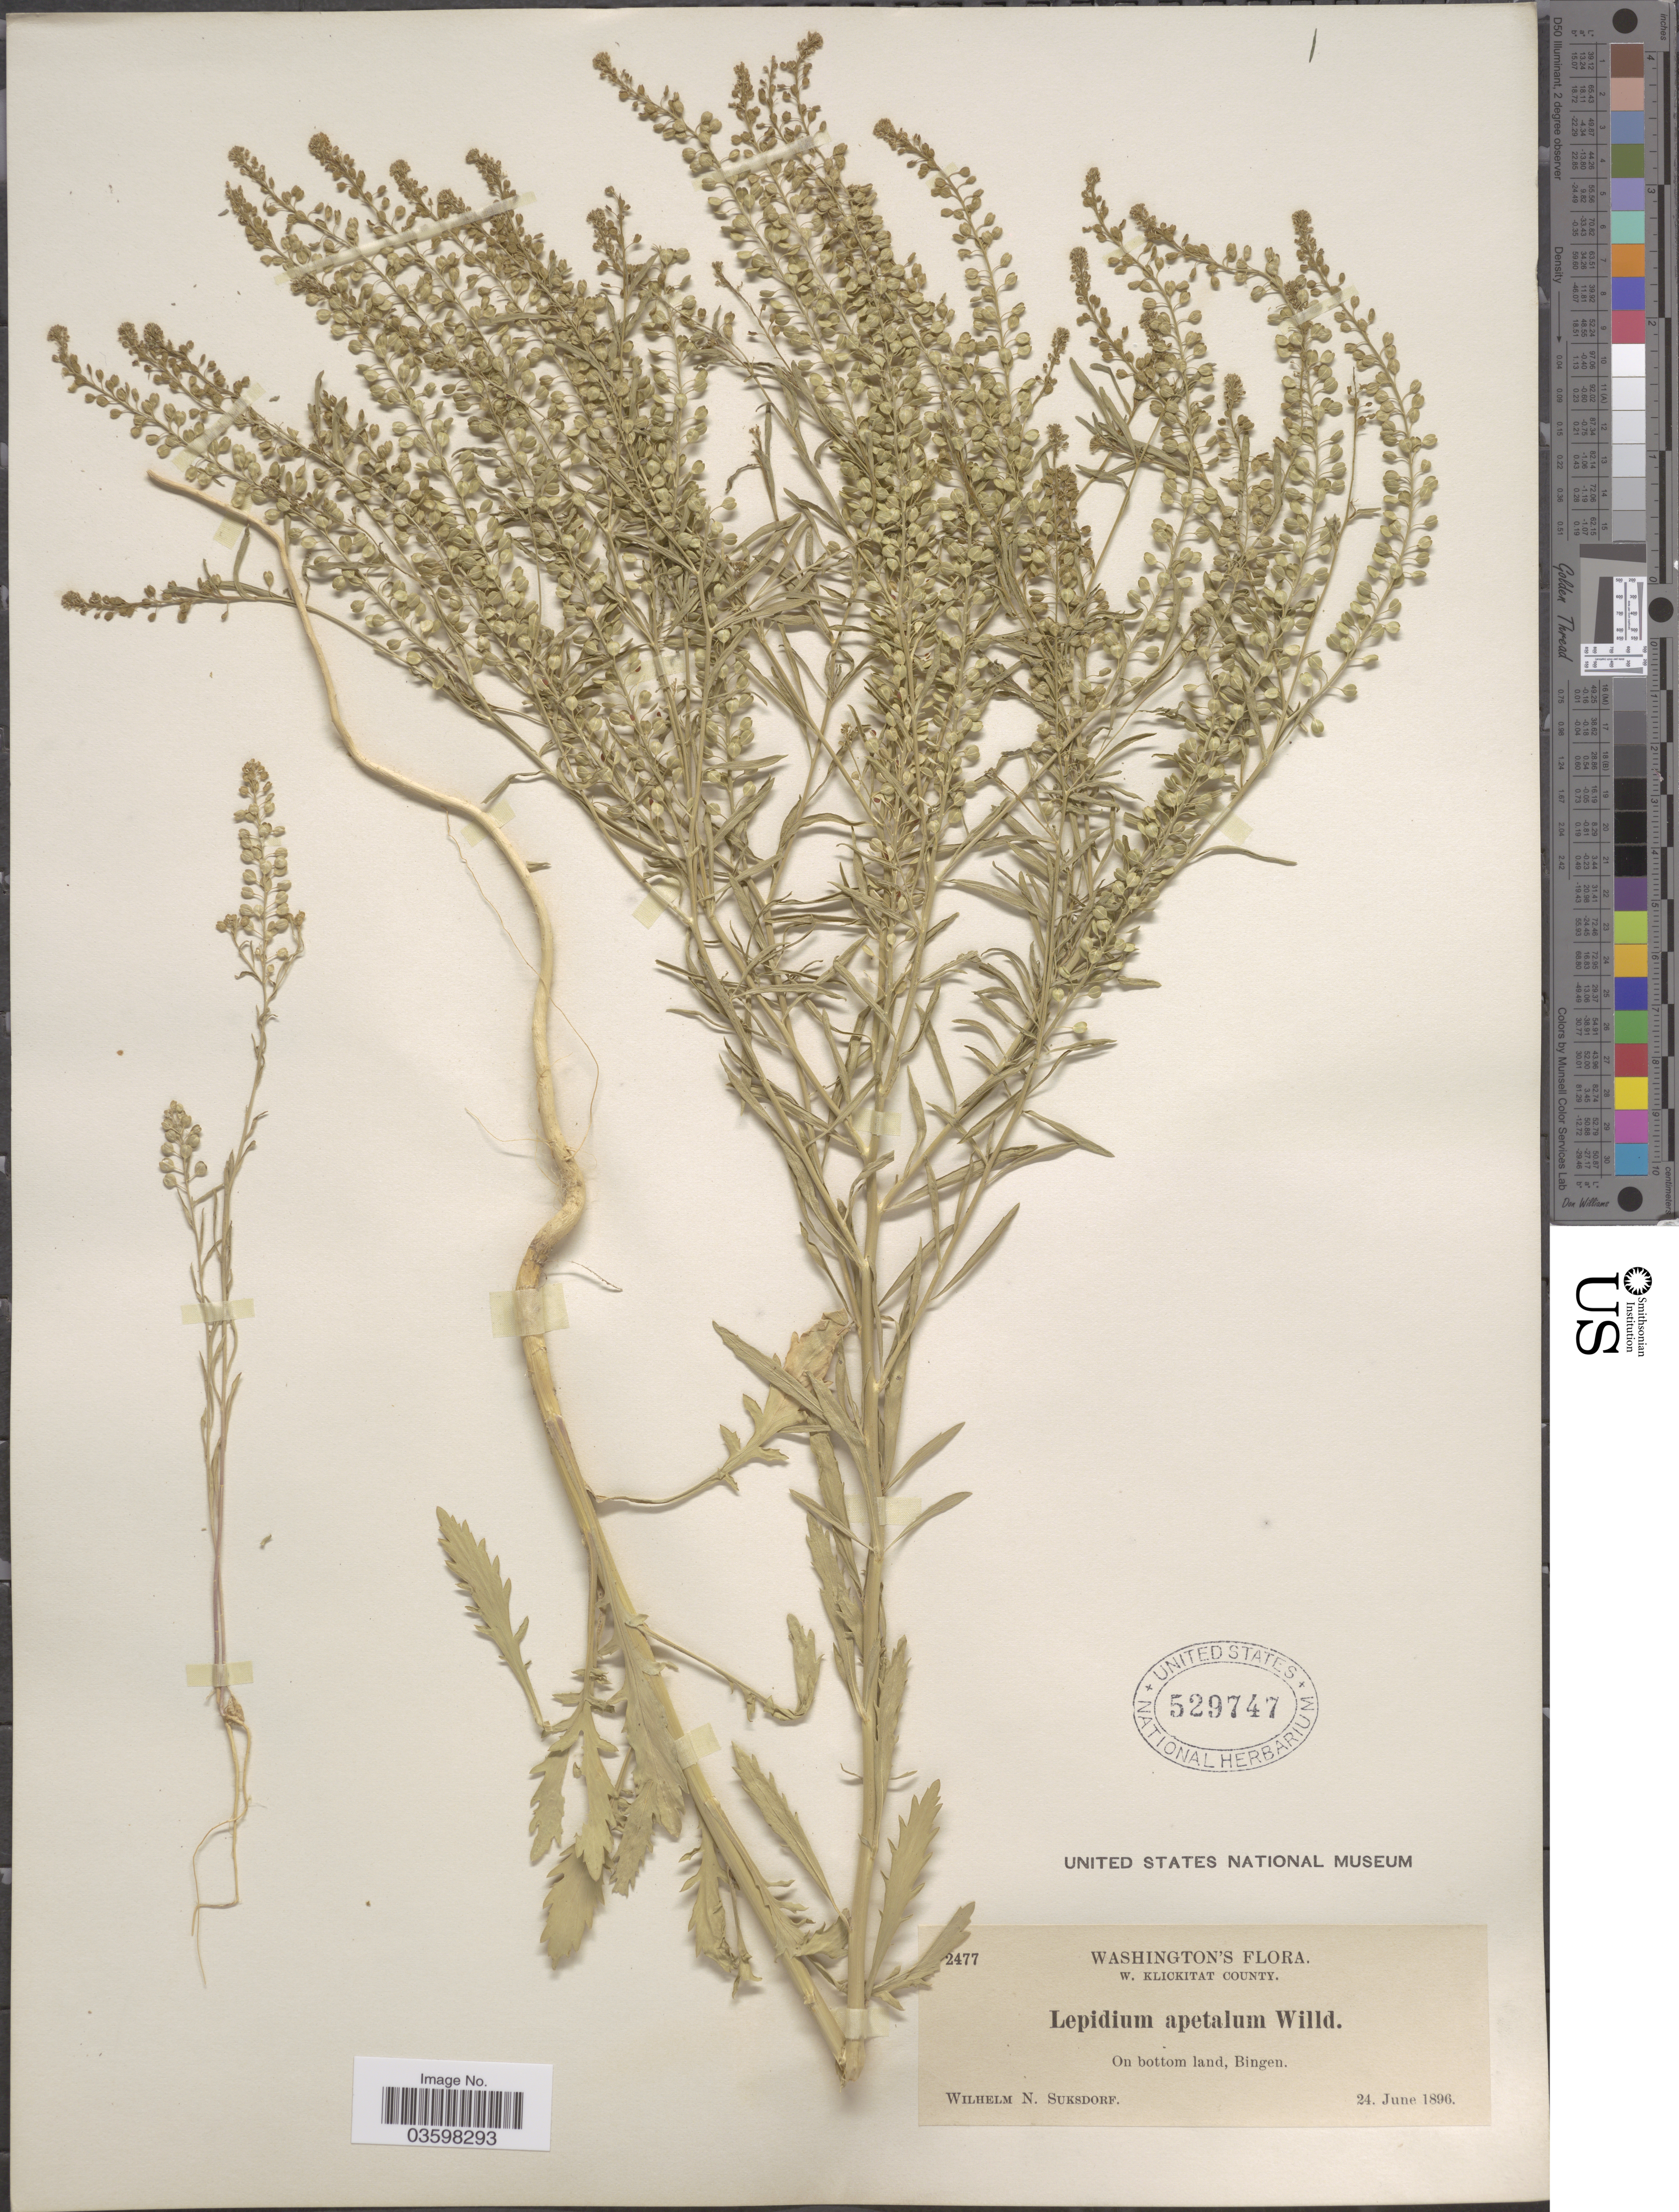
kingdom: Plantae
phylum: Tracheophyta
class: Magnoliopsida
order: Brassicales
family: Brassicaceae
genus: Lepidium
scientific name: Lepidium densiflorum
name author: Schrad.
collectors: W. N. Suksdorf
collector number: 2477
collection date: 1896-06-24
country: United States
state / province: Washington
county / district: Klickitat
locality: W. Klickitat County. On bottom land, Bingen.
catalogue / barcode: US 529747